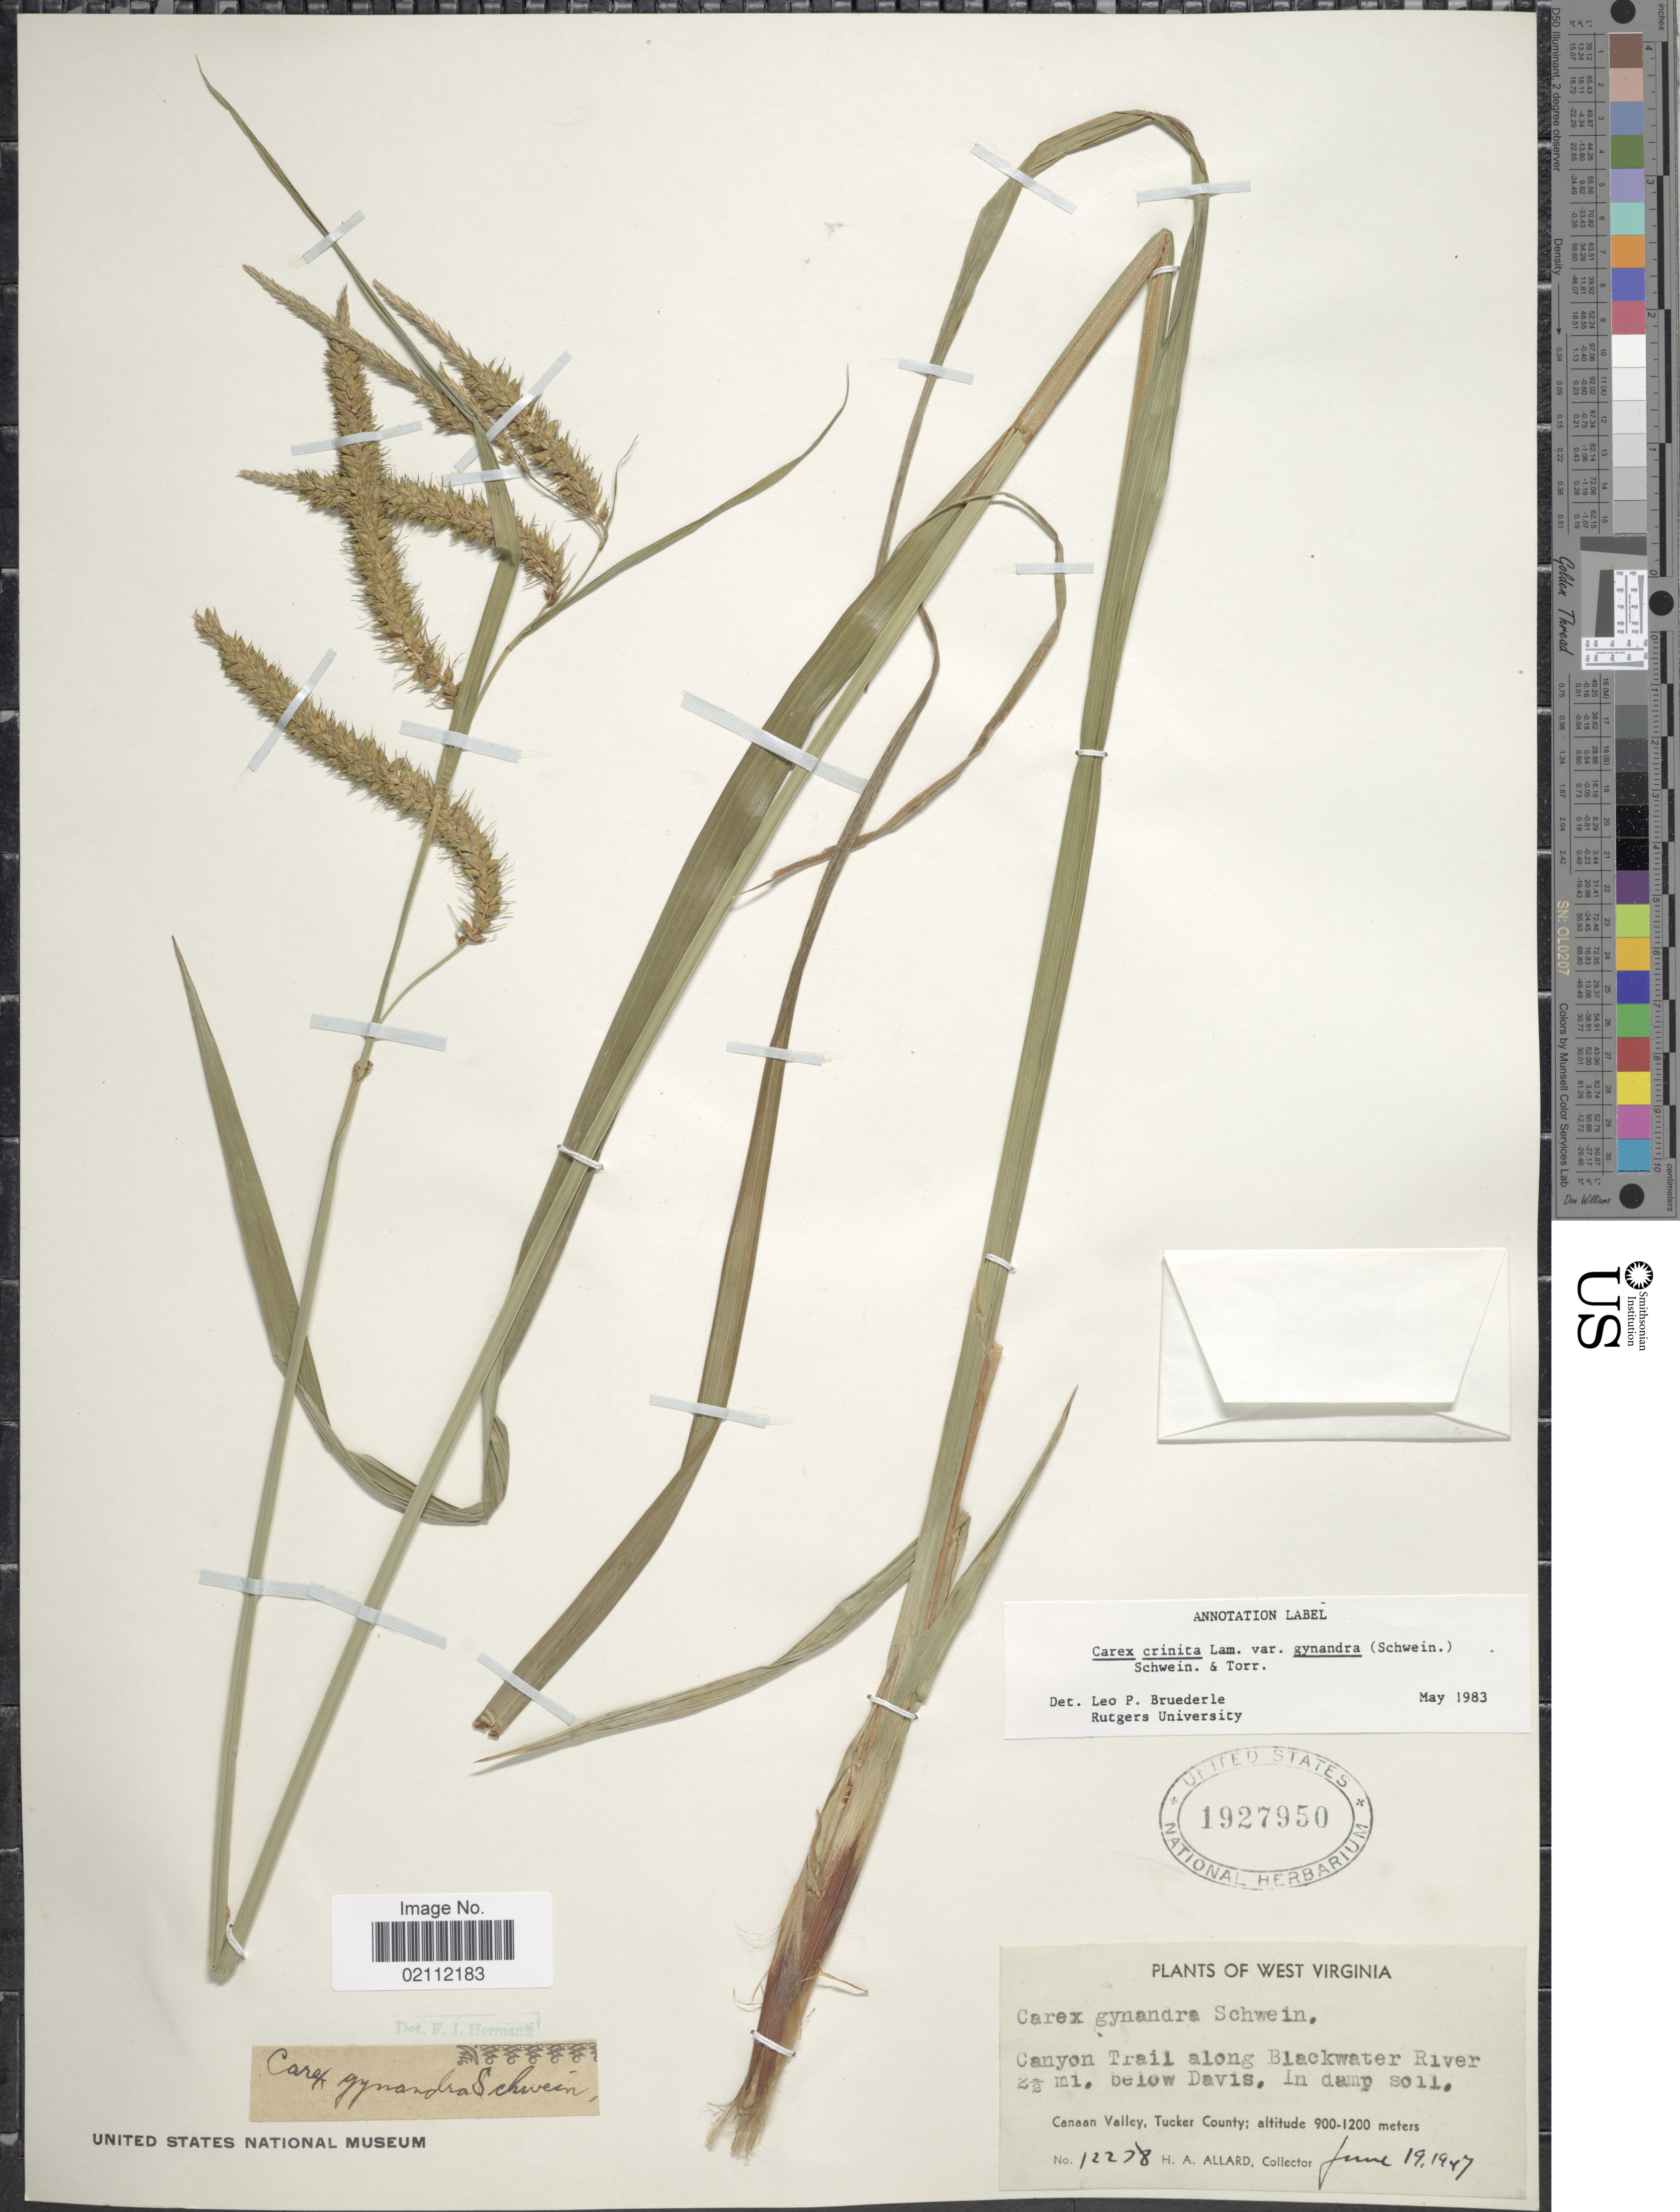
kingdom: Plantae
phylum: Tracheophyta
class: Liliopsida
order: Poales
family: Cyperaceae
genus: Carex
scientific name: Carex gynandra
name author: Schwein.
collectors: H. A. Allard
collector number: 12278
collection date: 1947-06-19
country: United States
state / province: West Virginia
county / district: Tucker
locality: Canyon Trail along Blackwater River 2½ mi, below Davis. Canaan Valley, Tucker County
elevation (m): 900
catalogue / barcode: US 1927950